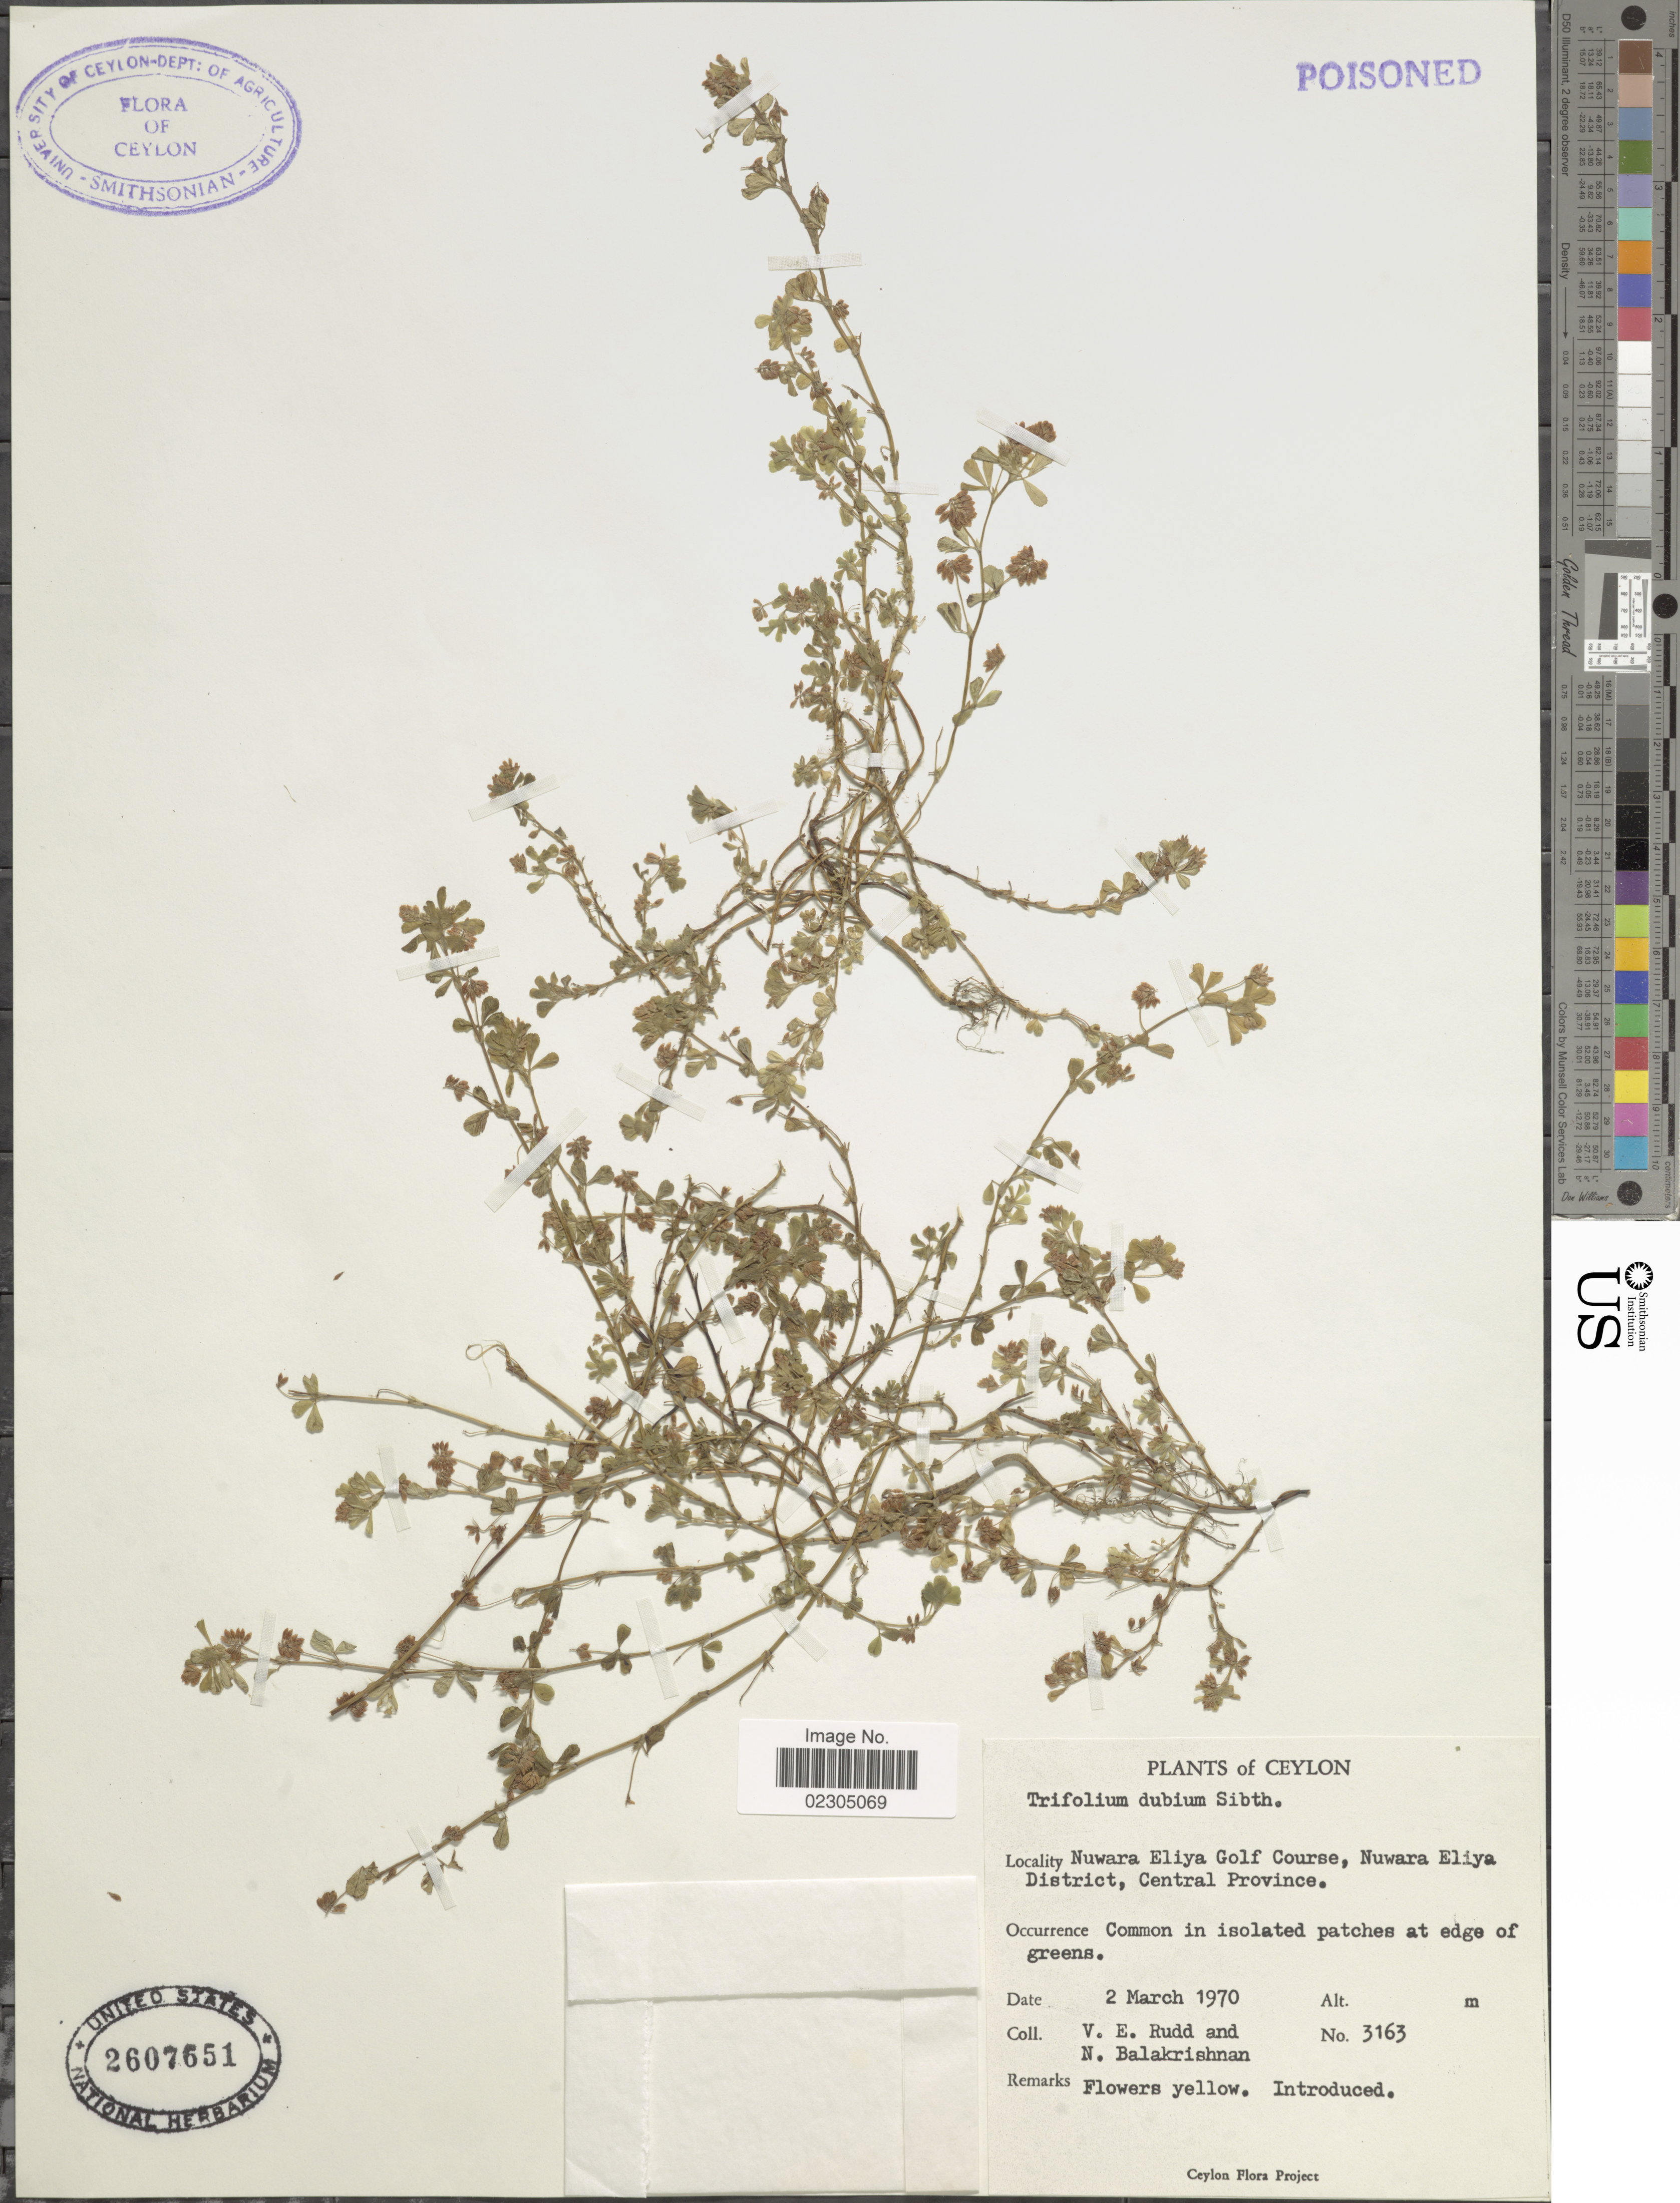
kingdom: Plantae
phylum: Tracheophyta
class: Magnoliopsida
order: Fabales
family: Fabaceae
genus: Trifolium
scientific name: Trifolium dubium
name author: Sibth.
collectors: V. E. Rudd & N. Balakrishnan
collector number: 3163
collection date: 1970-03-02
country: Sri Lanka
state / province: Central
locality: Ceylon. Nuwara Eliya Golf Course, Nuwara Eliya District.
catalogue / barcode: US 2607651